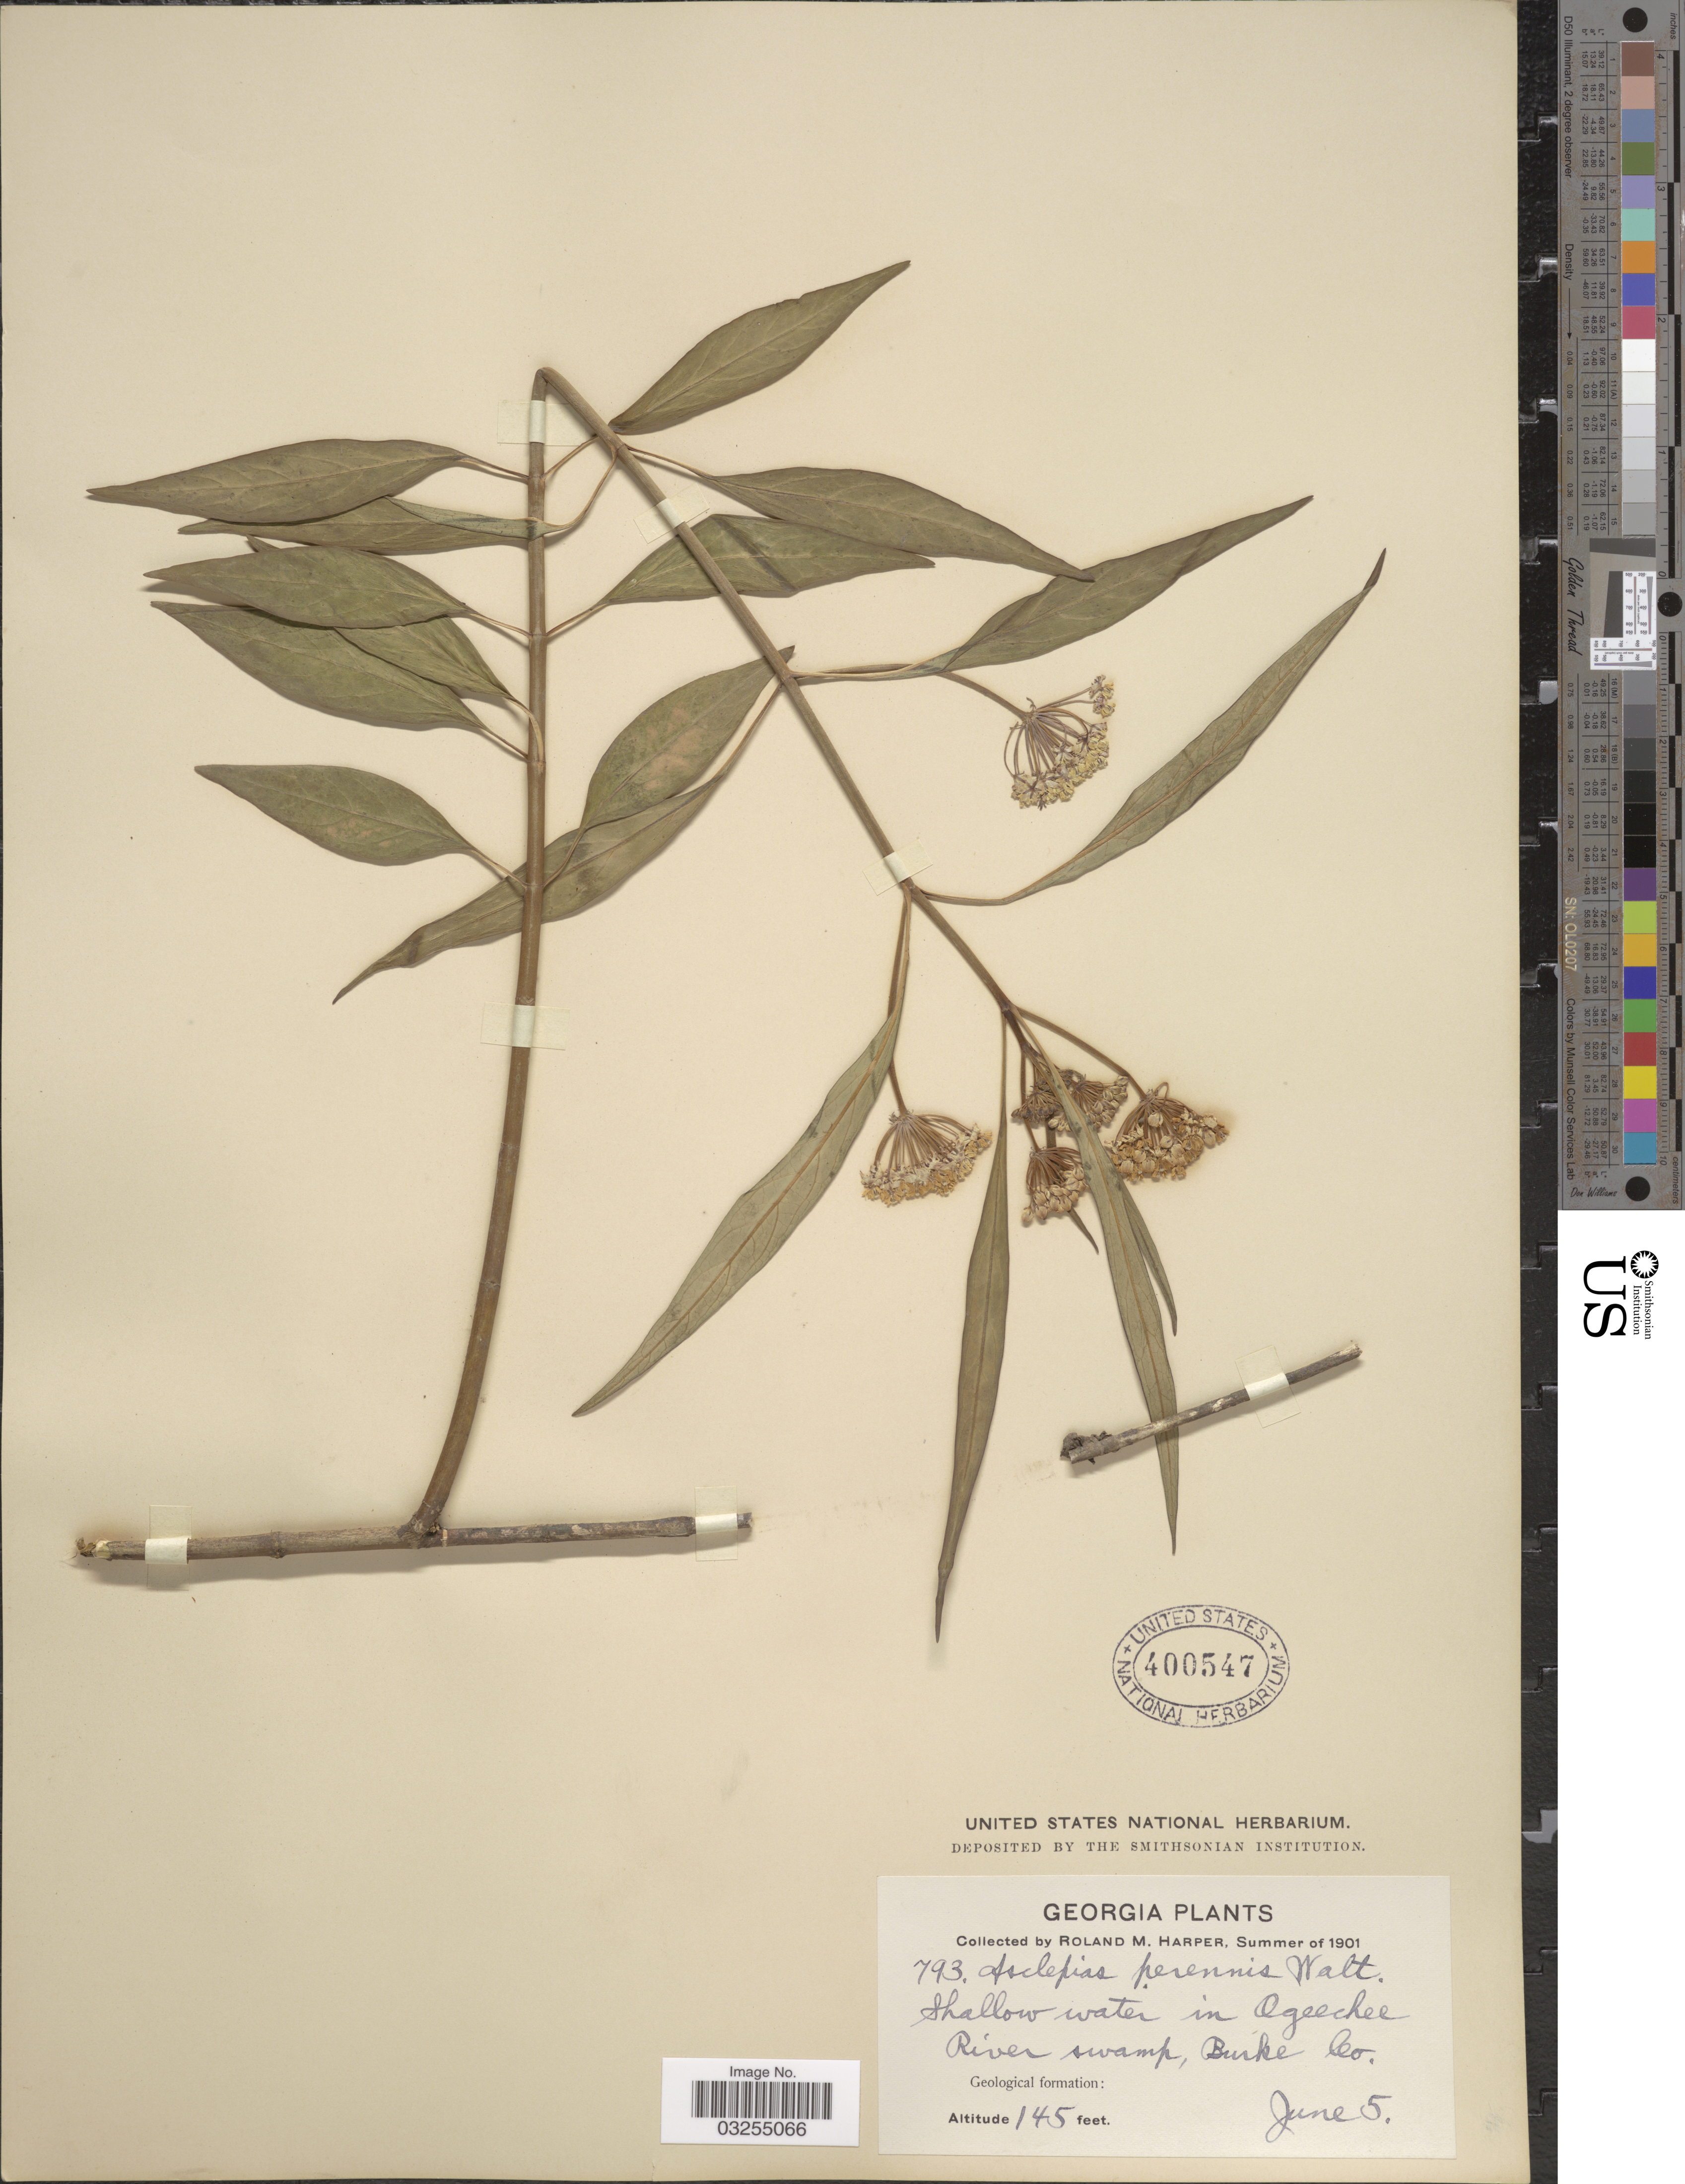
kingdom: Plantae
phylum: Tracheophyta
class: Magnoliopsida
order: Gentianales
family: Apocynaceae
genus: Asclepias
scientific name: Asclepias perennis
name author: Walter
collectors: R. M. Harper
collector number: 793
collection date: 1901-06-05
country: United States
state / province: Georgia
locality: Shallow water in Ogeechee River swamp, Burke Co.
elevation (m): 44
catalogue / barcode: US 400547